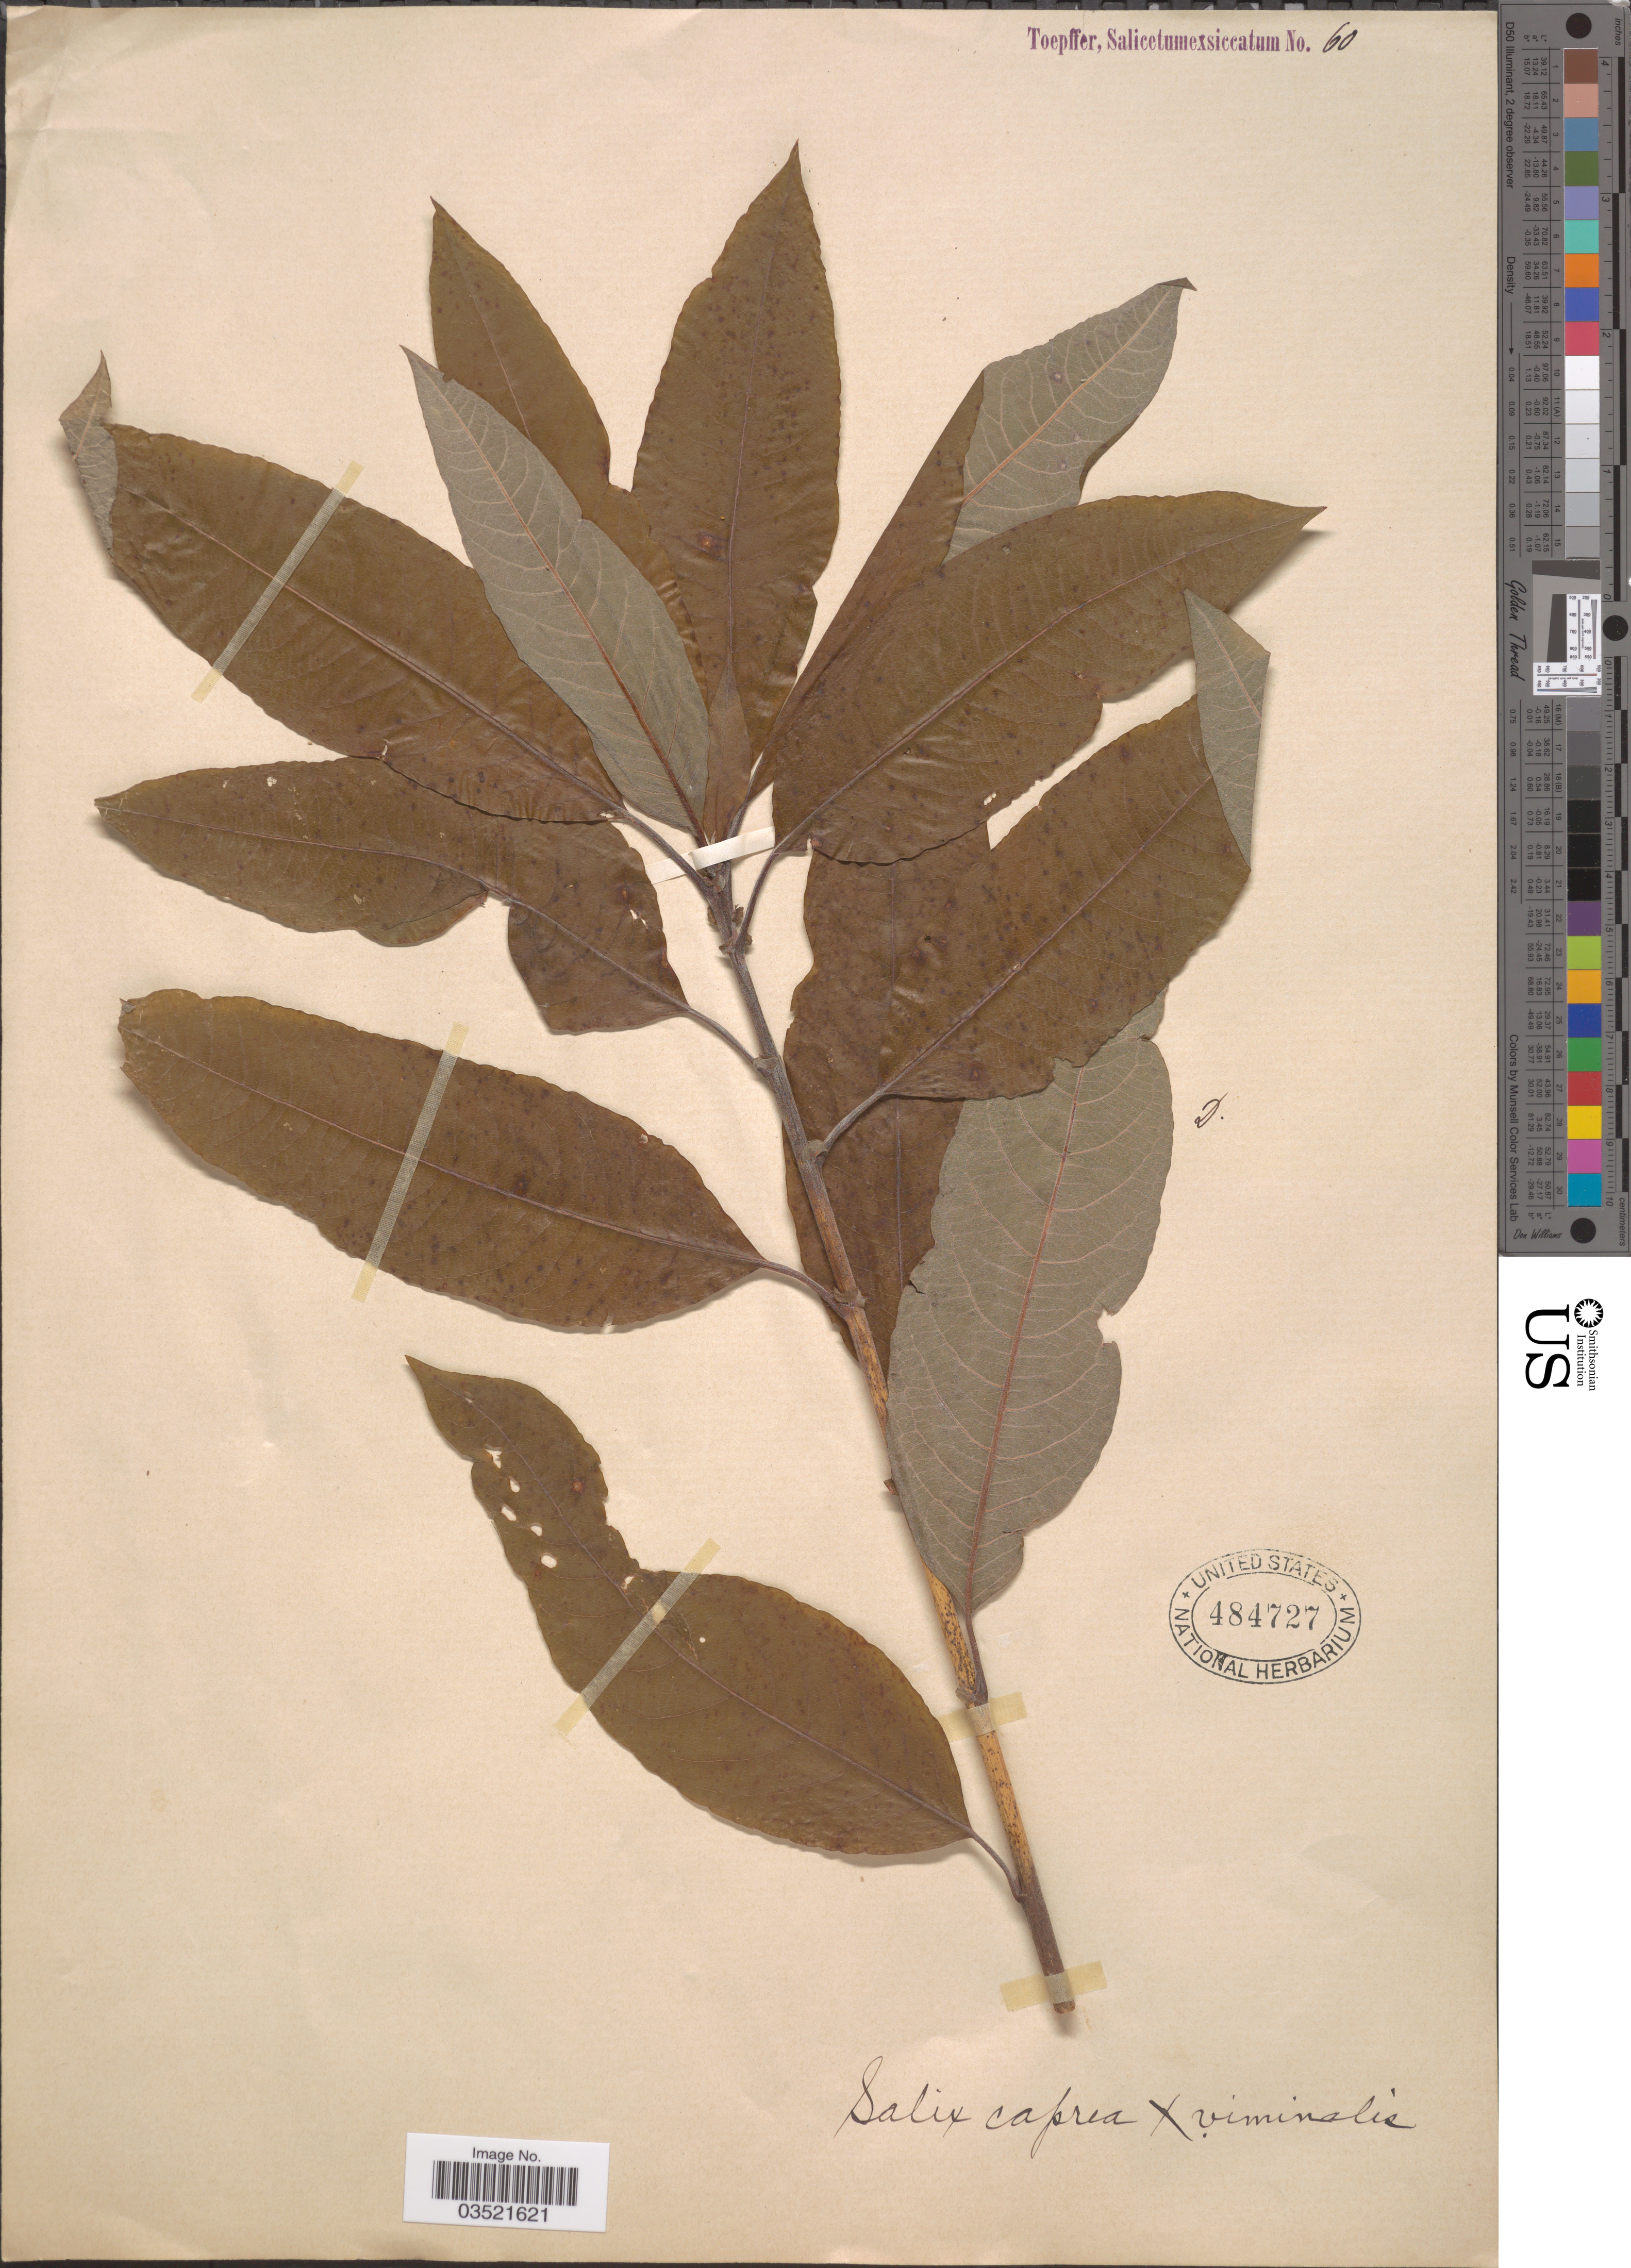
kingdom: Plantae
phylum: Tracheophyta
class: Magnoliopsida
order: Malpighiales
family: Salicaceae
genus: Salix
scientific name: Salix caprea x S. viminalis L.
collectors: A. Toepffer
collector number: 60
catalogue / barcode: US 484727